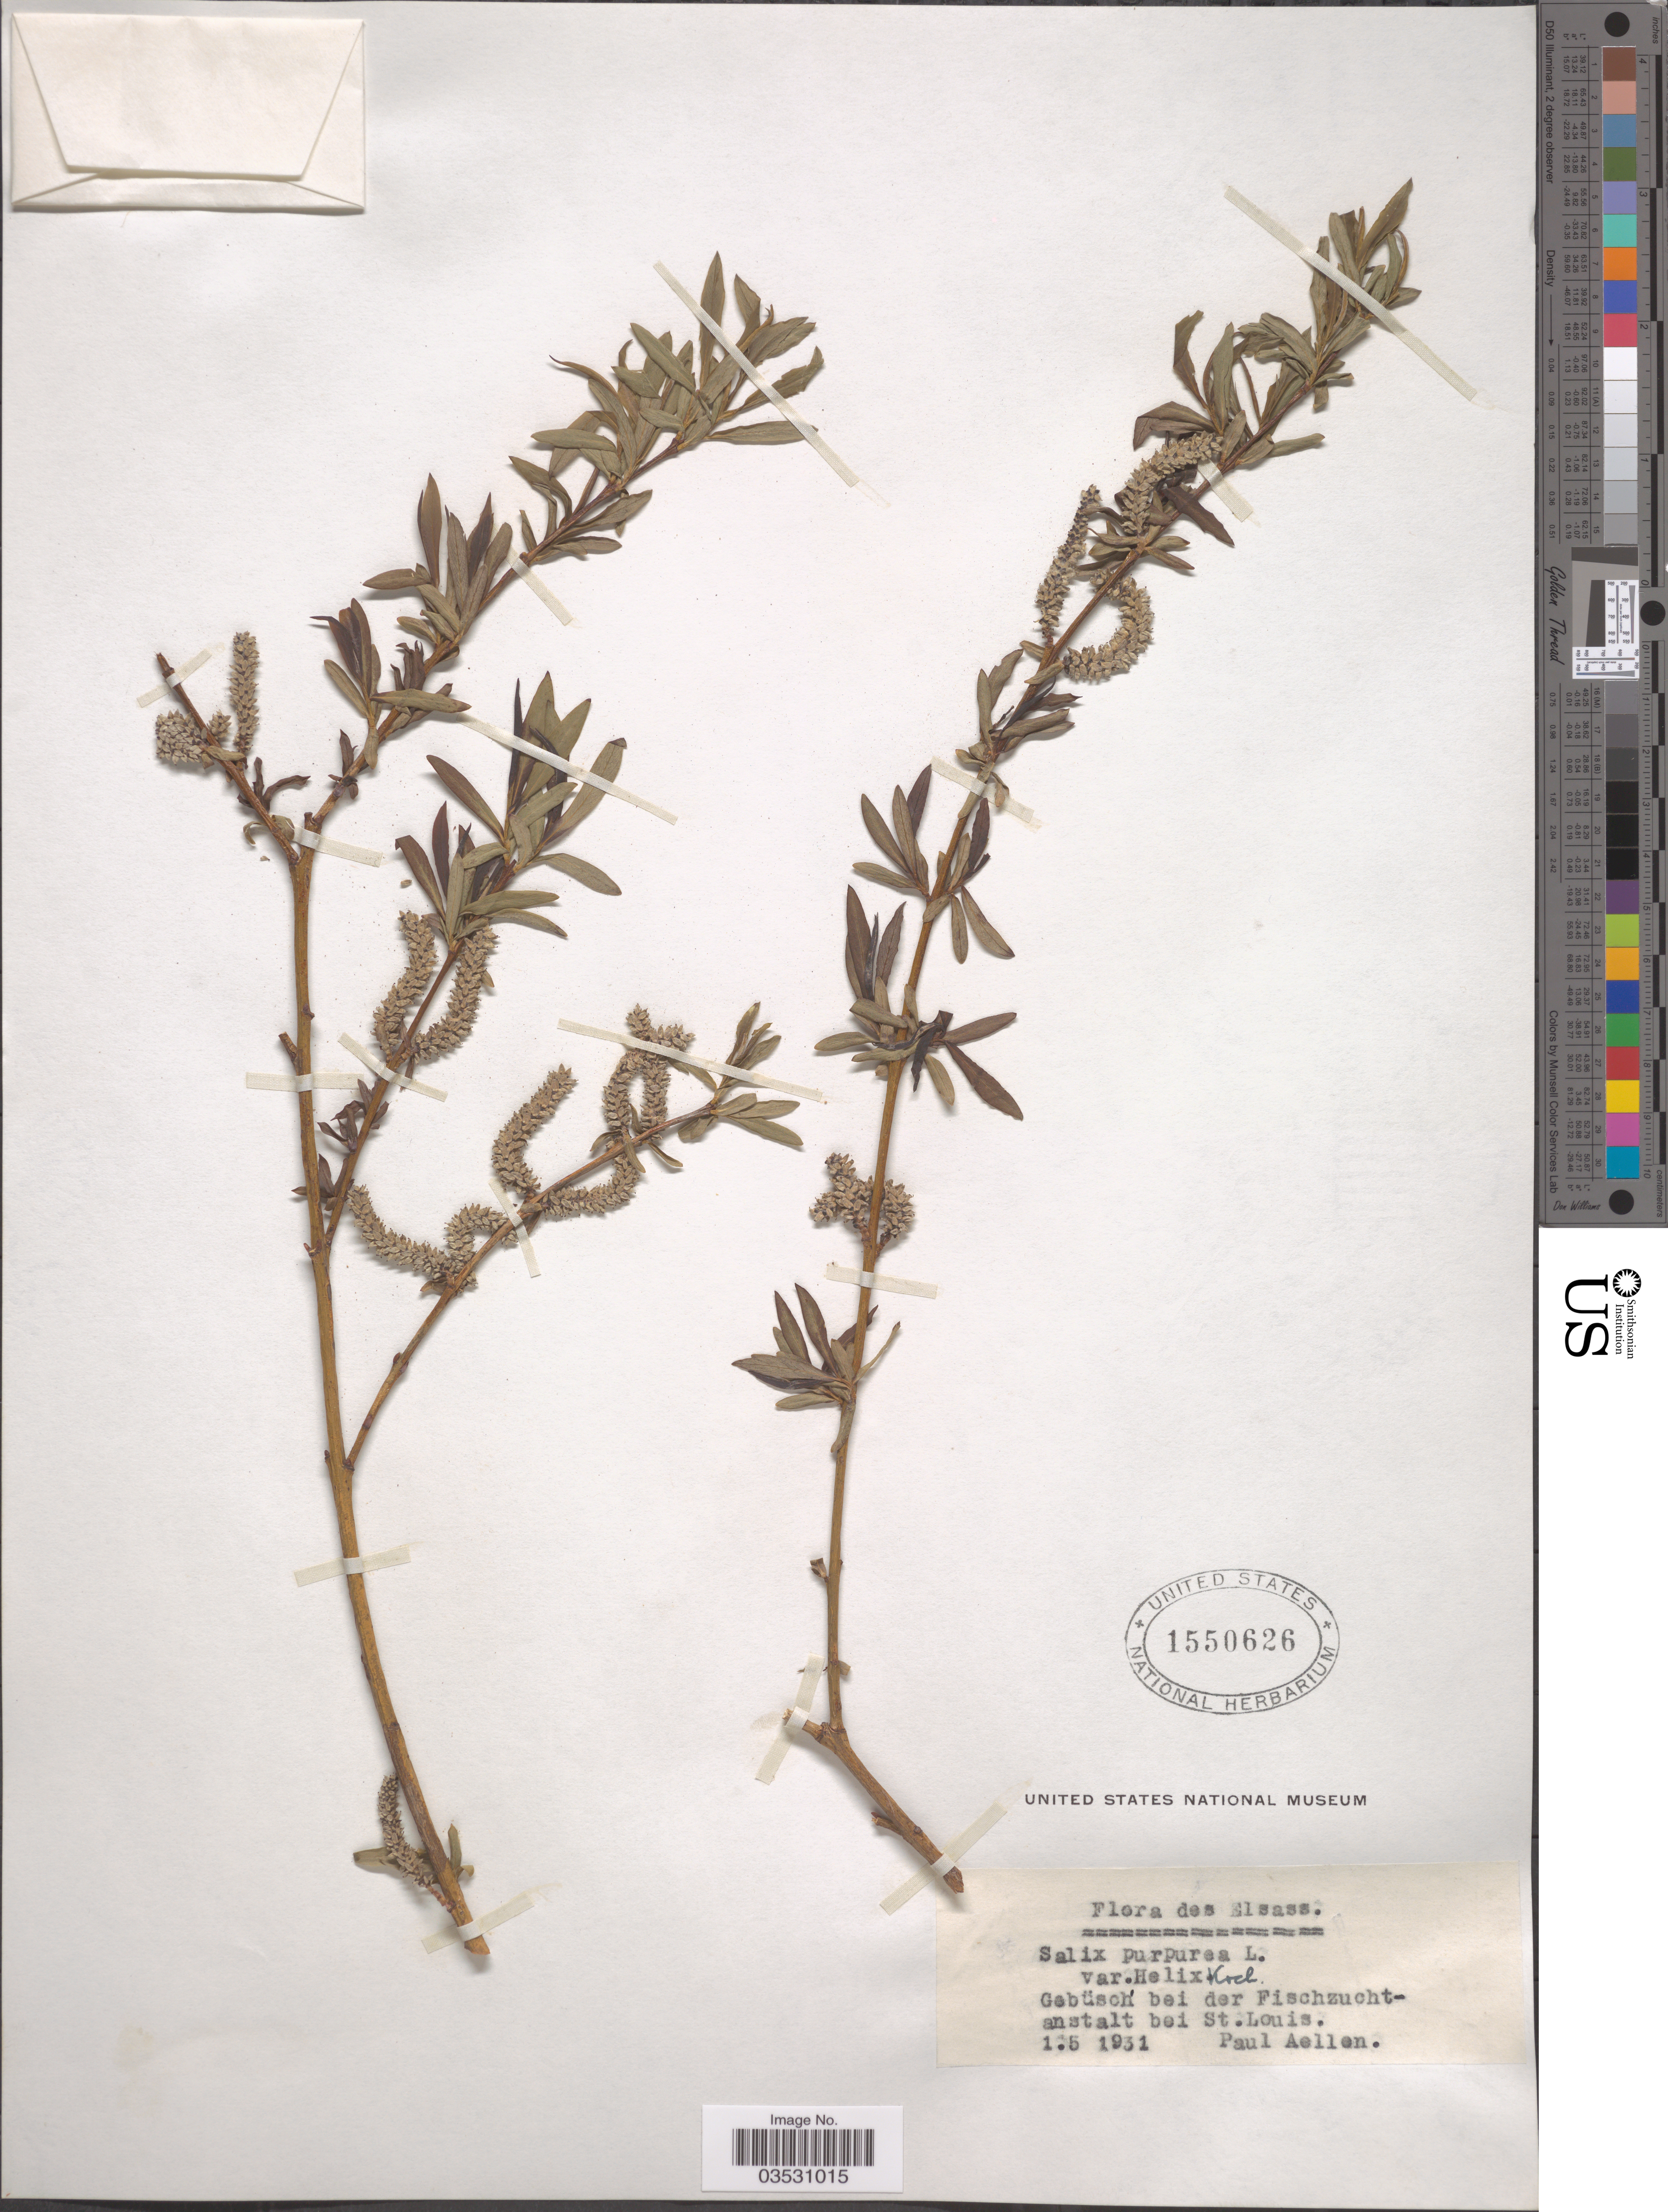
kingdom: Plantae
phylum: Tracheophyta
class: Magnoliopsida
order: Malpighiales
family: Salicaceae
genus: Salix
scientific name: Salix purpurea var. helix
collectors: P. Aellen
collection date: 1931-05-01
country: France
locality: Elsass. Gabüsch bei der Fischzuchtanstat bei St. Louis.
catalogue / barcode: US 1550626